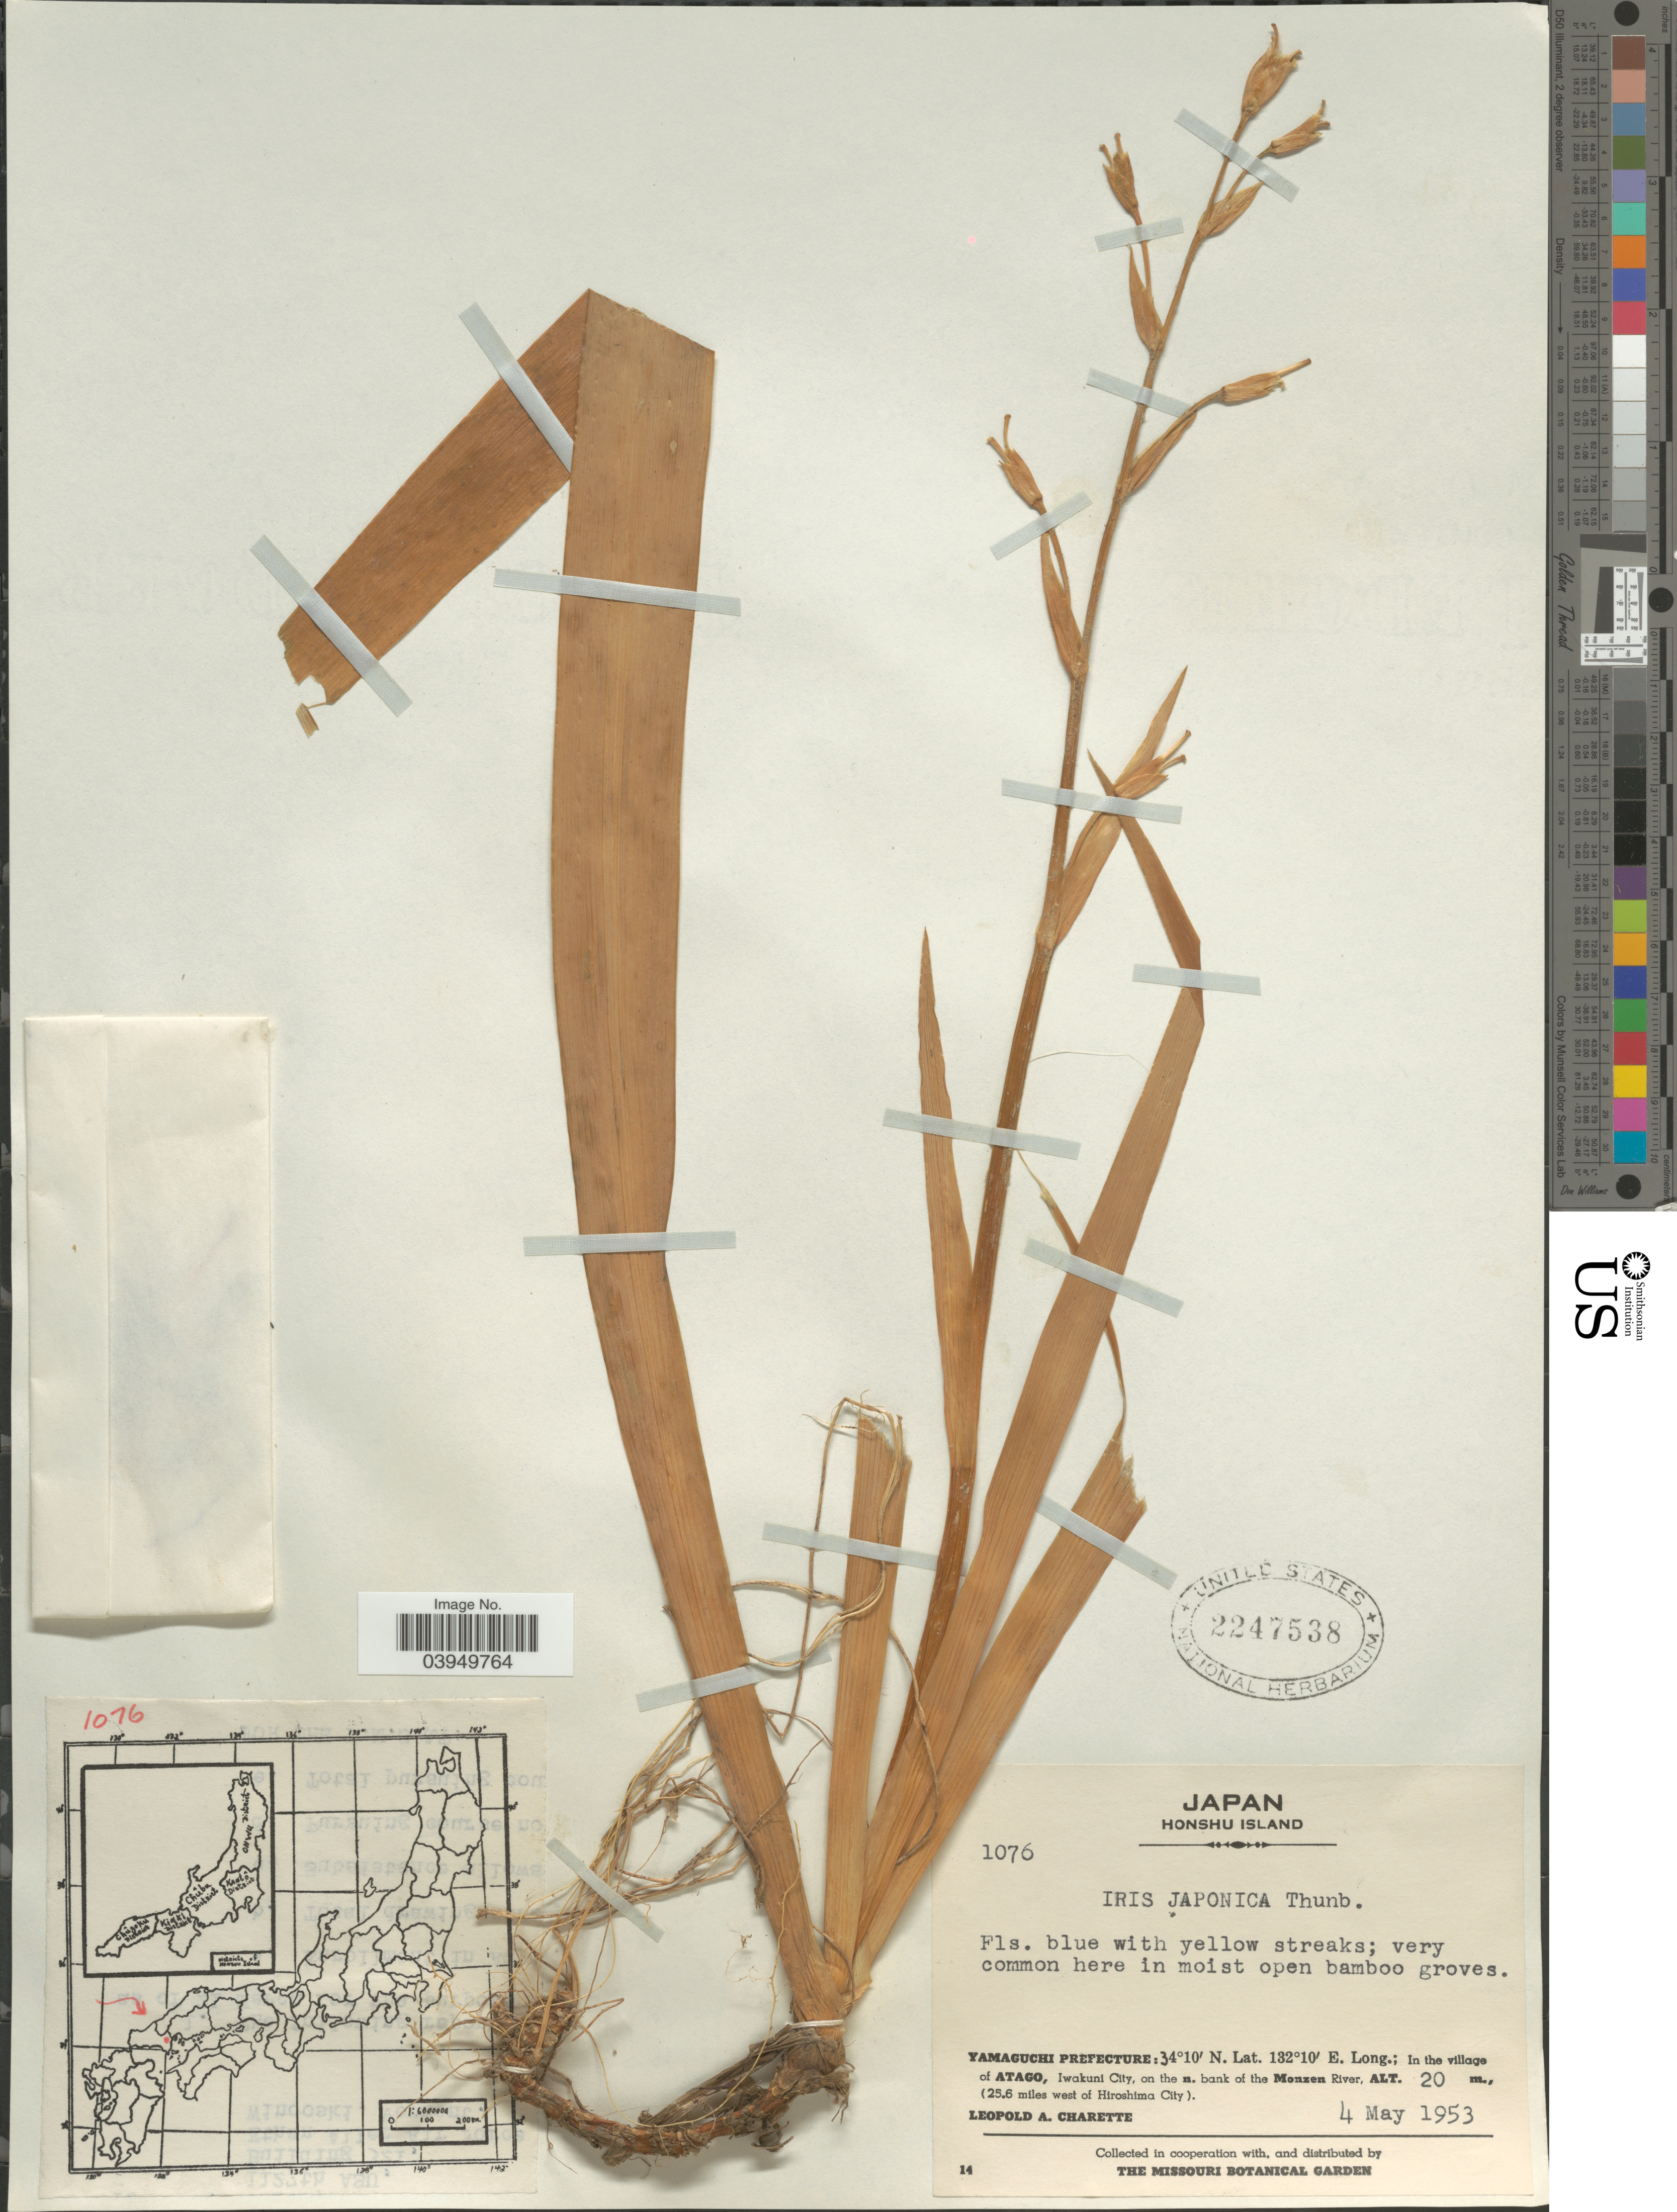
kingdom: Plantae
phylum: Tracheophyta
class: Liliopsida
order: Asparagales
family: Iridaceae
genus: Iris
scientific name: Iris japonica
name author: Thunb.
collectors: L. A. Charette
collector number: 1076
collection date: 1953-05-04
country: Japan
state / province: Yamaguti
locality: Honshu Island. Yamaguchi Prefecture: In the village of Atago, Iwakuni City, on the n. bank of the Monzen River, (25.6 miles west of Hiroshima City).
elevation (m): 20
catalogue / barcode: US 2247538